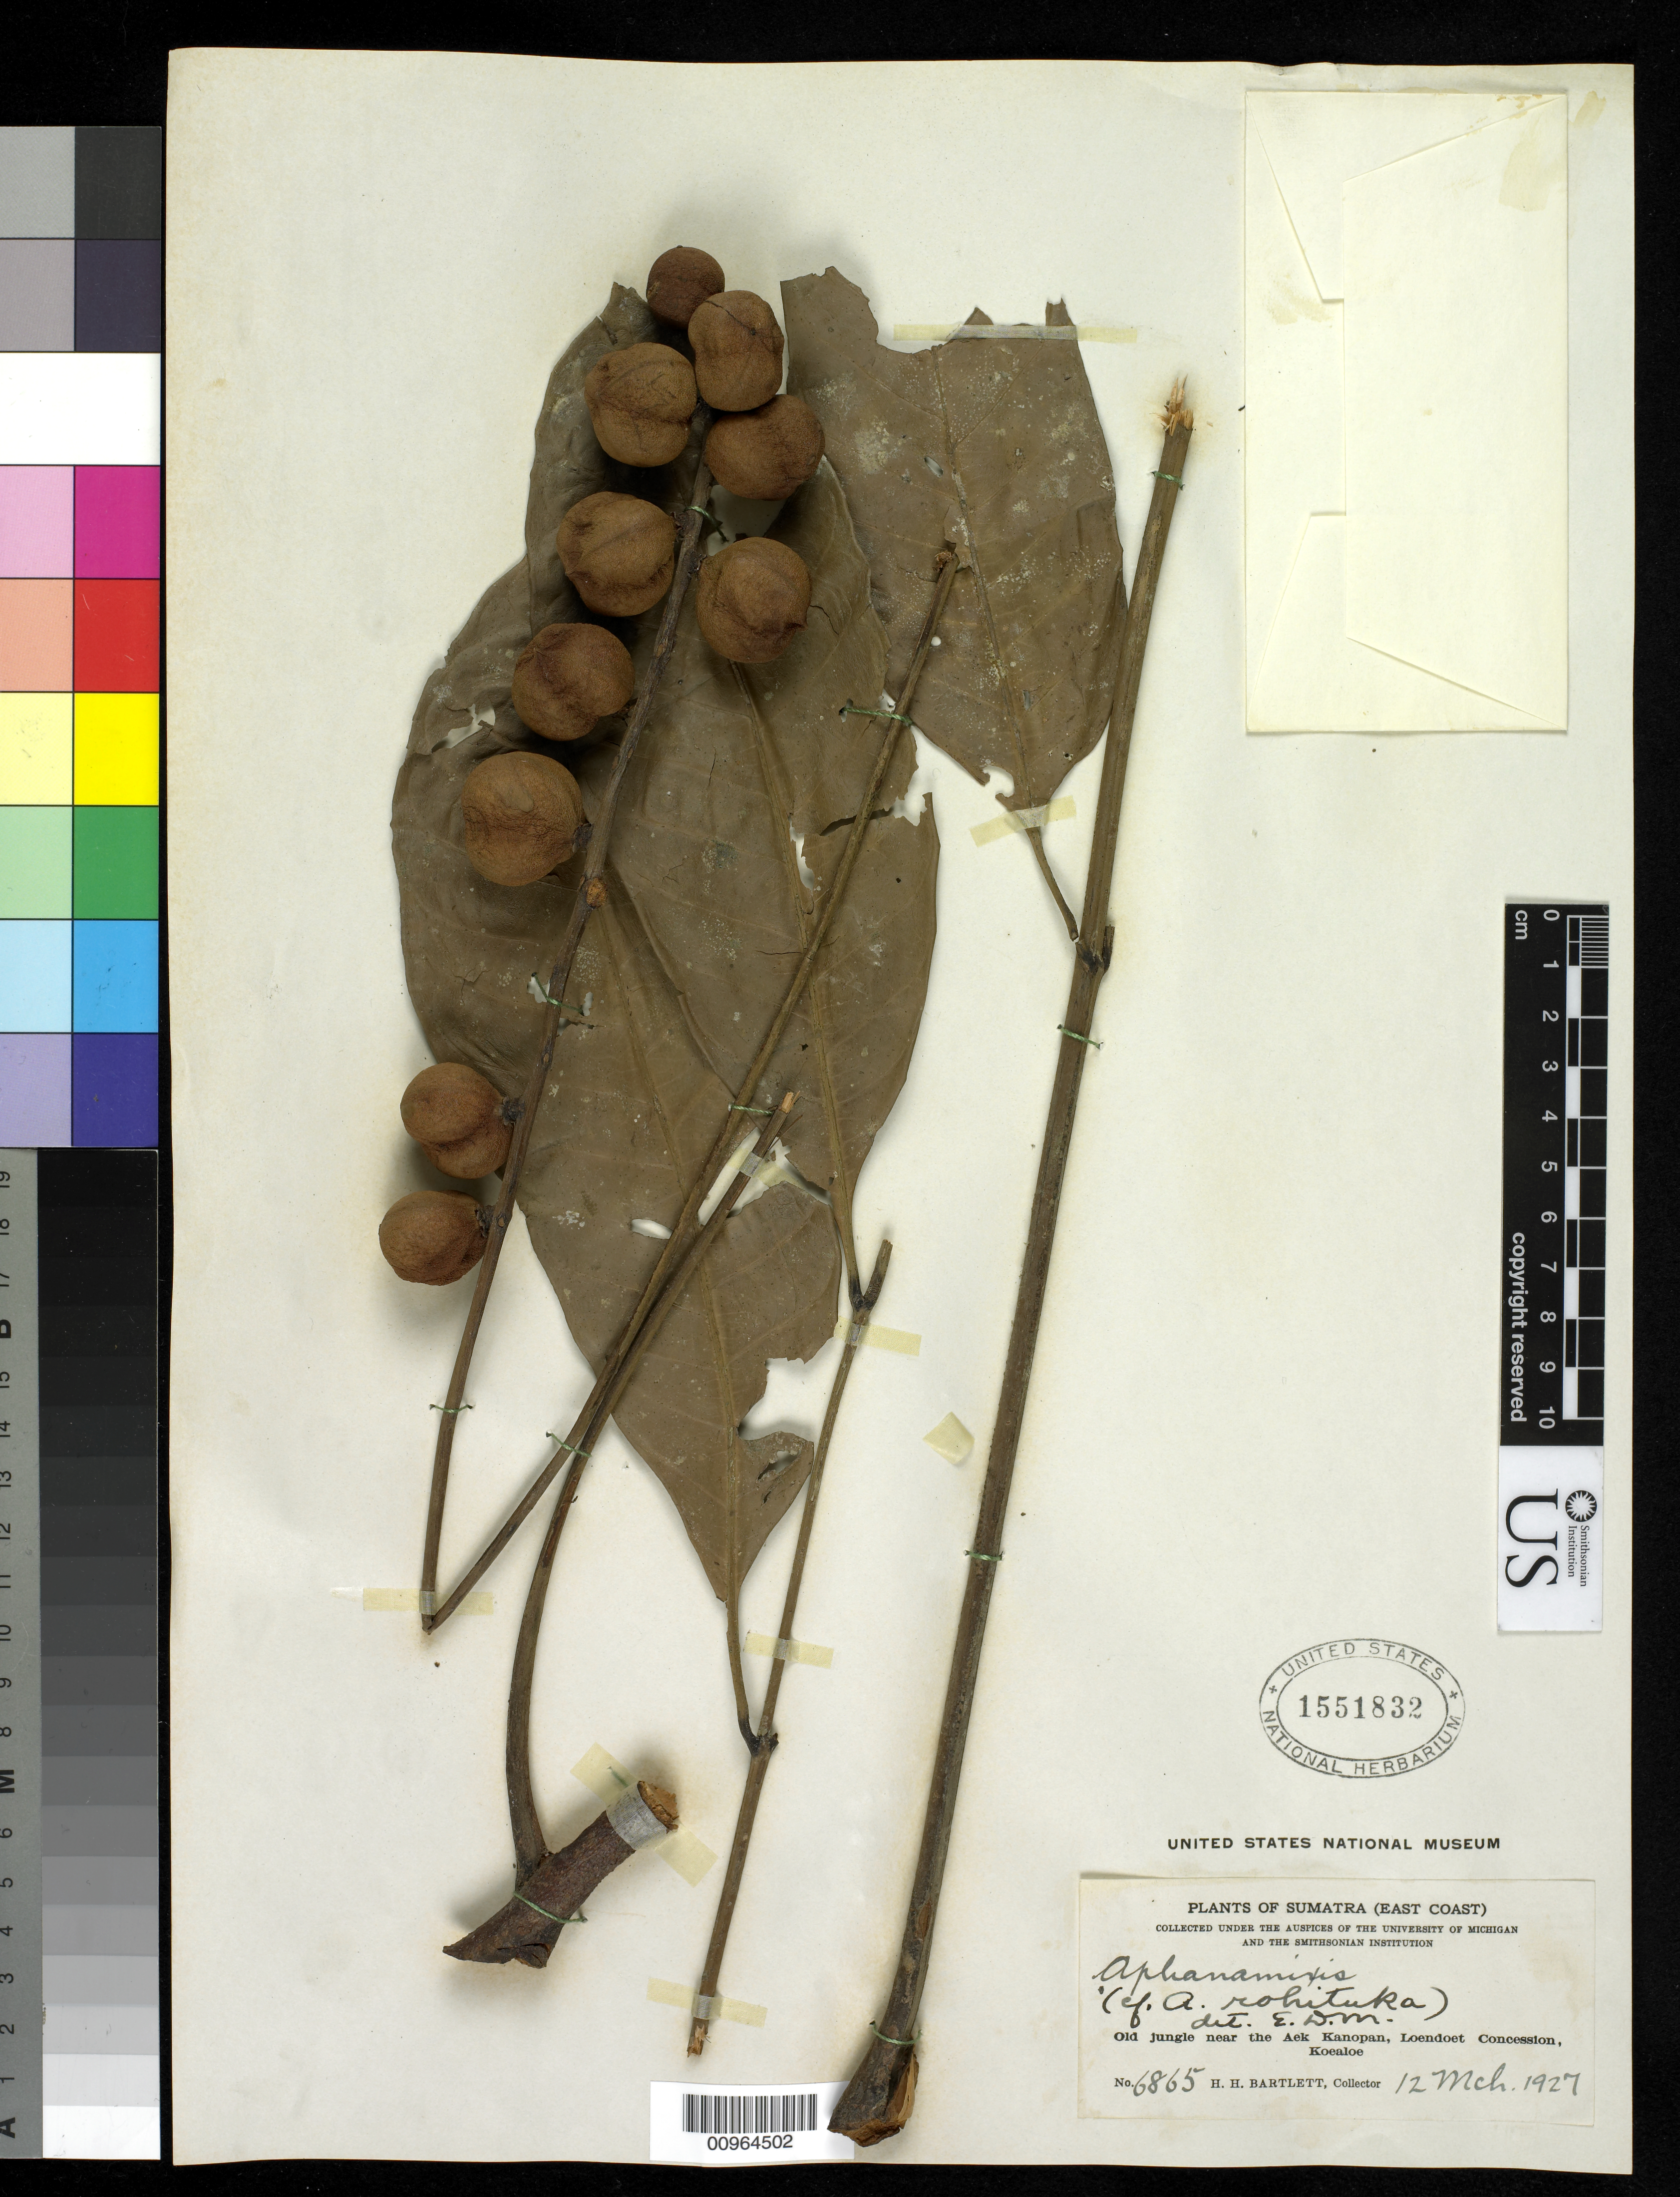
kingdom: Plantae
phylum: Tracheophyta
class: Magnoliopsida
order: Sapindales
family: Meliaceae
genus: Aphanamixis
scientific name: Aphanamixis sp.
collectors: H. H. Bartlett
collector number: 6865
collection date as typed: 12 Mar 1927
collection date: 1927-03-12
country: Indonesia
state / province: Sumatra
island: Sumatra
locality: East coast, near the Aek Kanopan, Loendoet Concession, Koealoe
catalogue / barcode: US 1551832